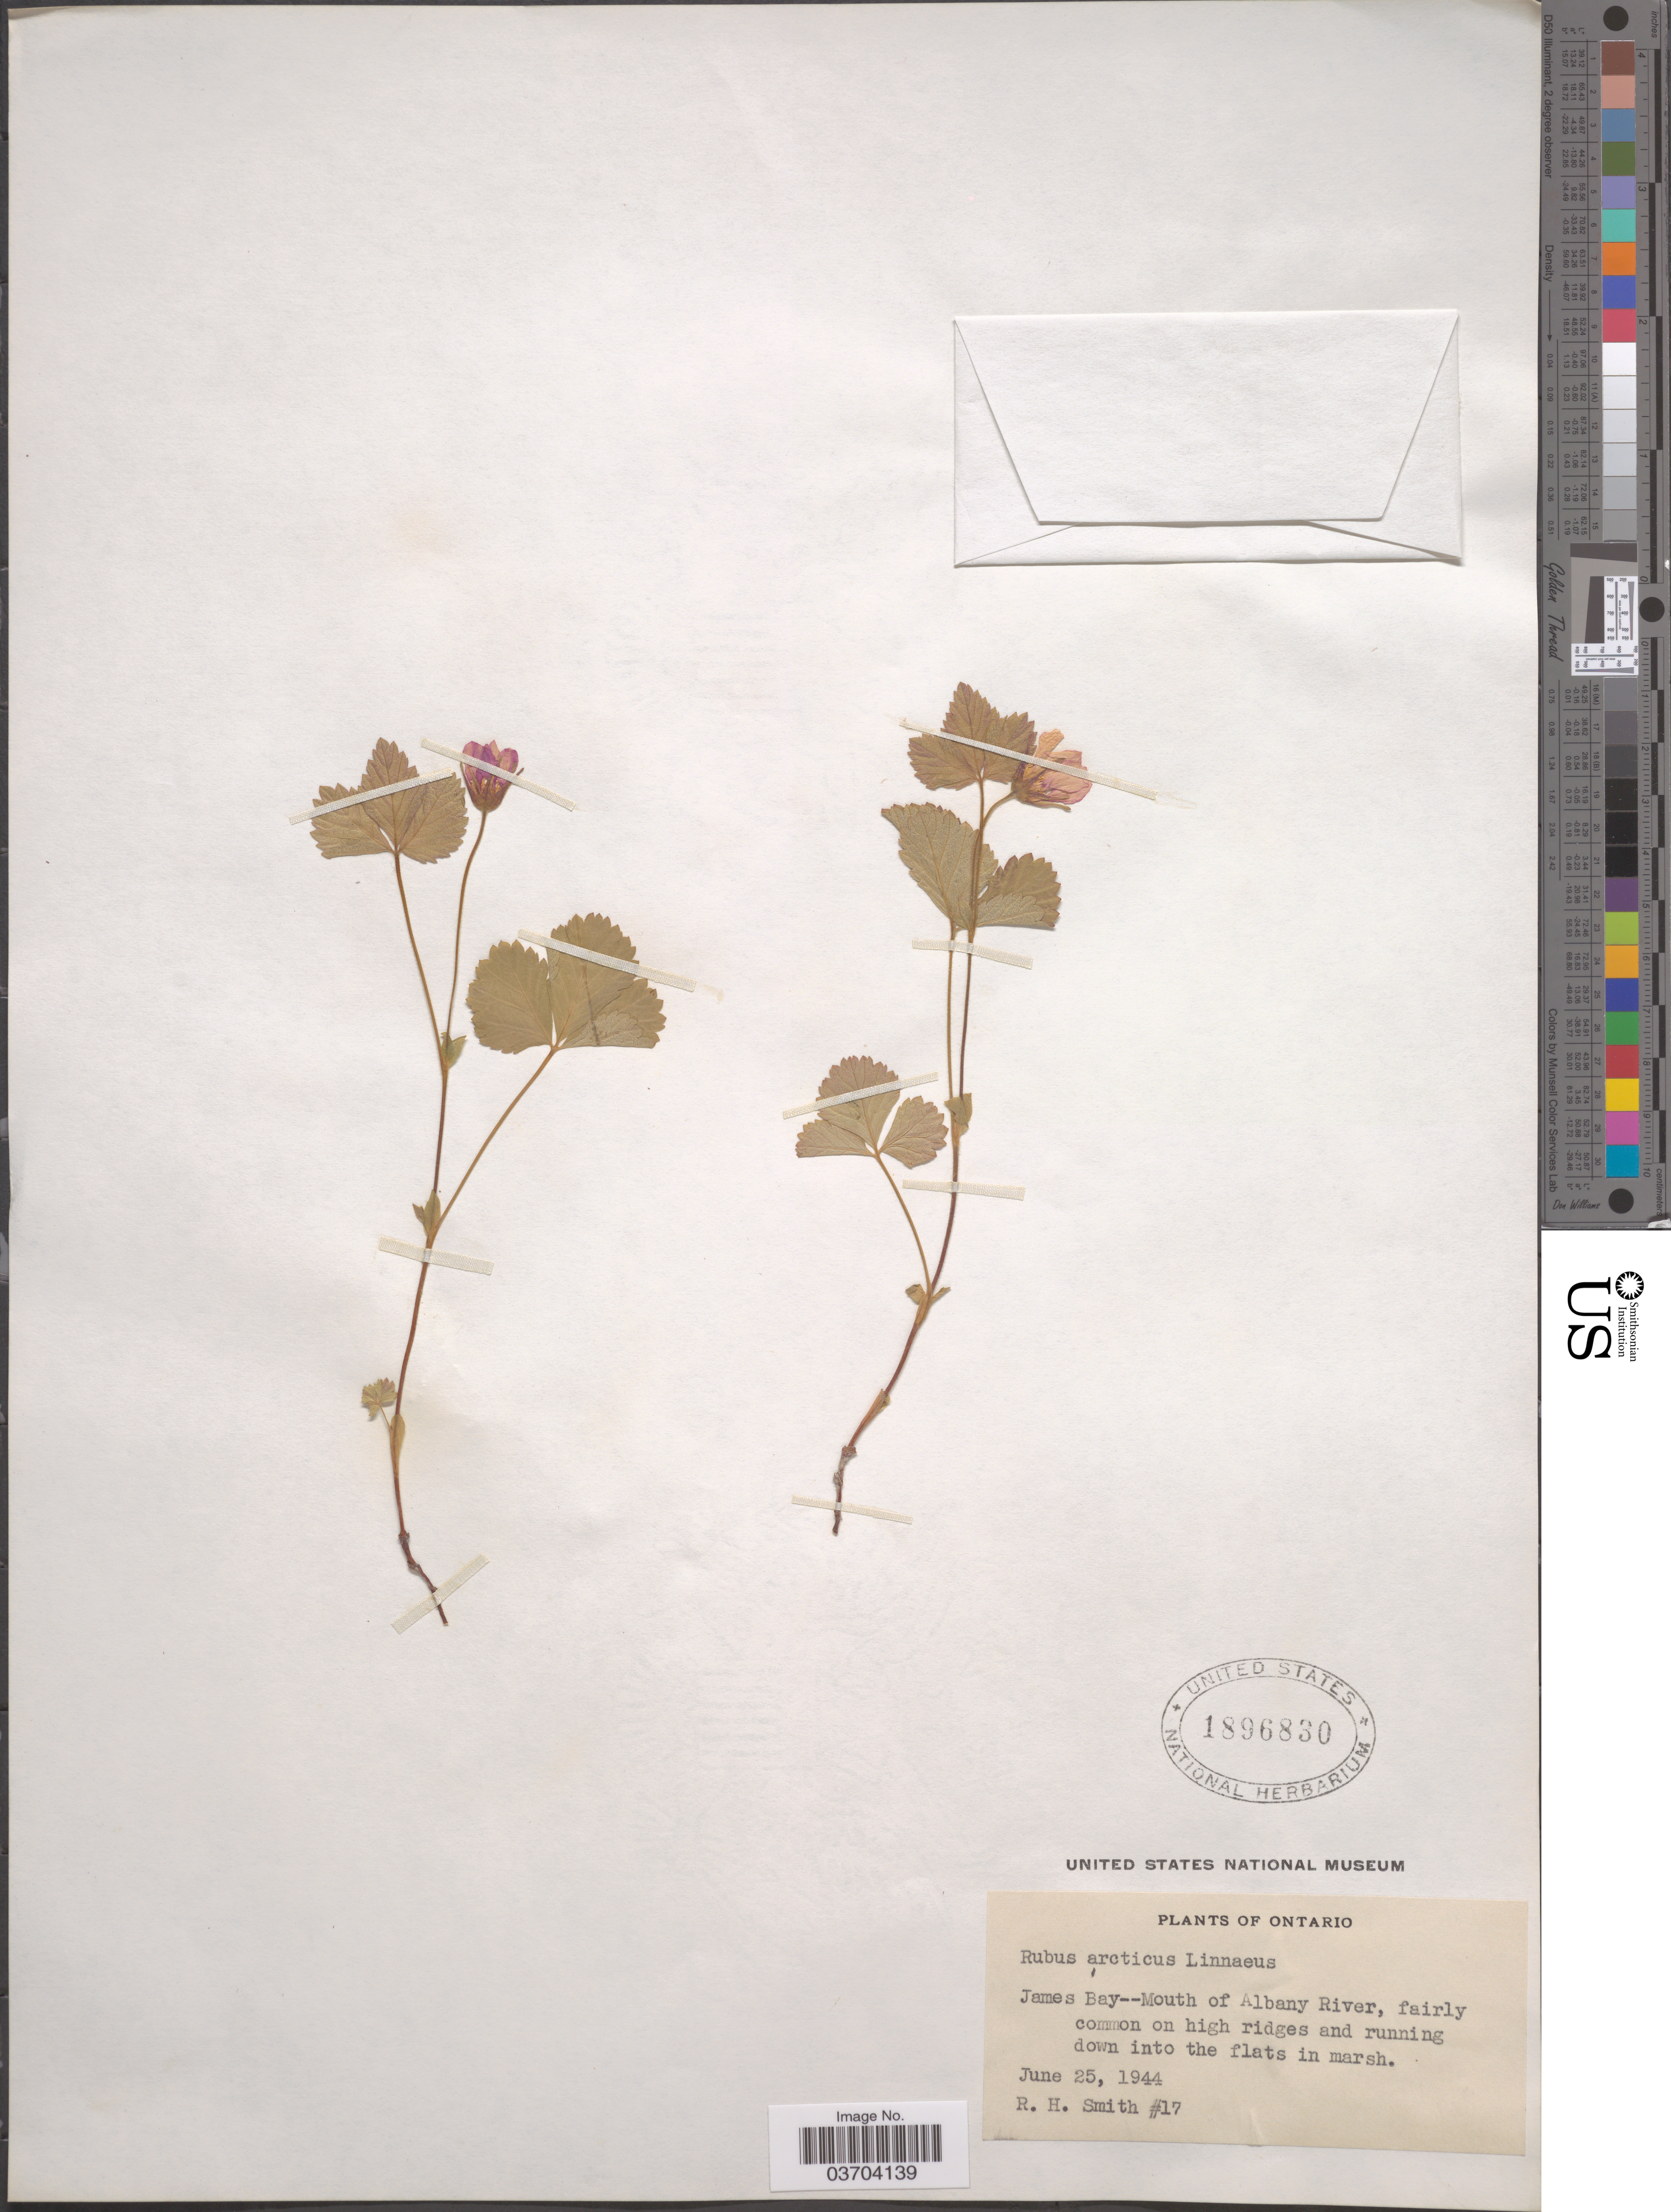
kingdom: Plantae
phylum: Tracheophyta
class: Magnoliopsida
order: Rosales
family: Rosaceae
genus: Rubus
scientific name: Rubus arcticus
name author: L.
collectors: R. H. Smith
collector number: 17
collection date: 1944-06-25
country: Canada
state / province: Ontario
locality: James Bay--Mouth of Albany River.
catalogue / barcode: US 1896830